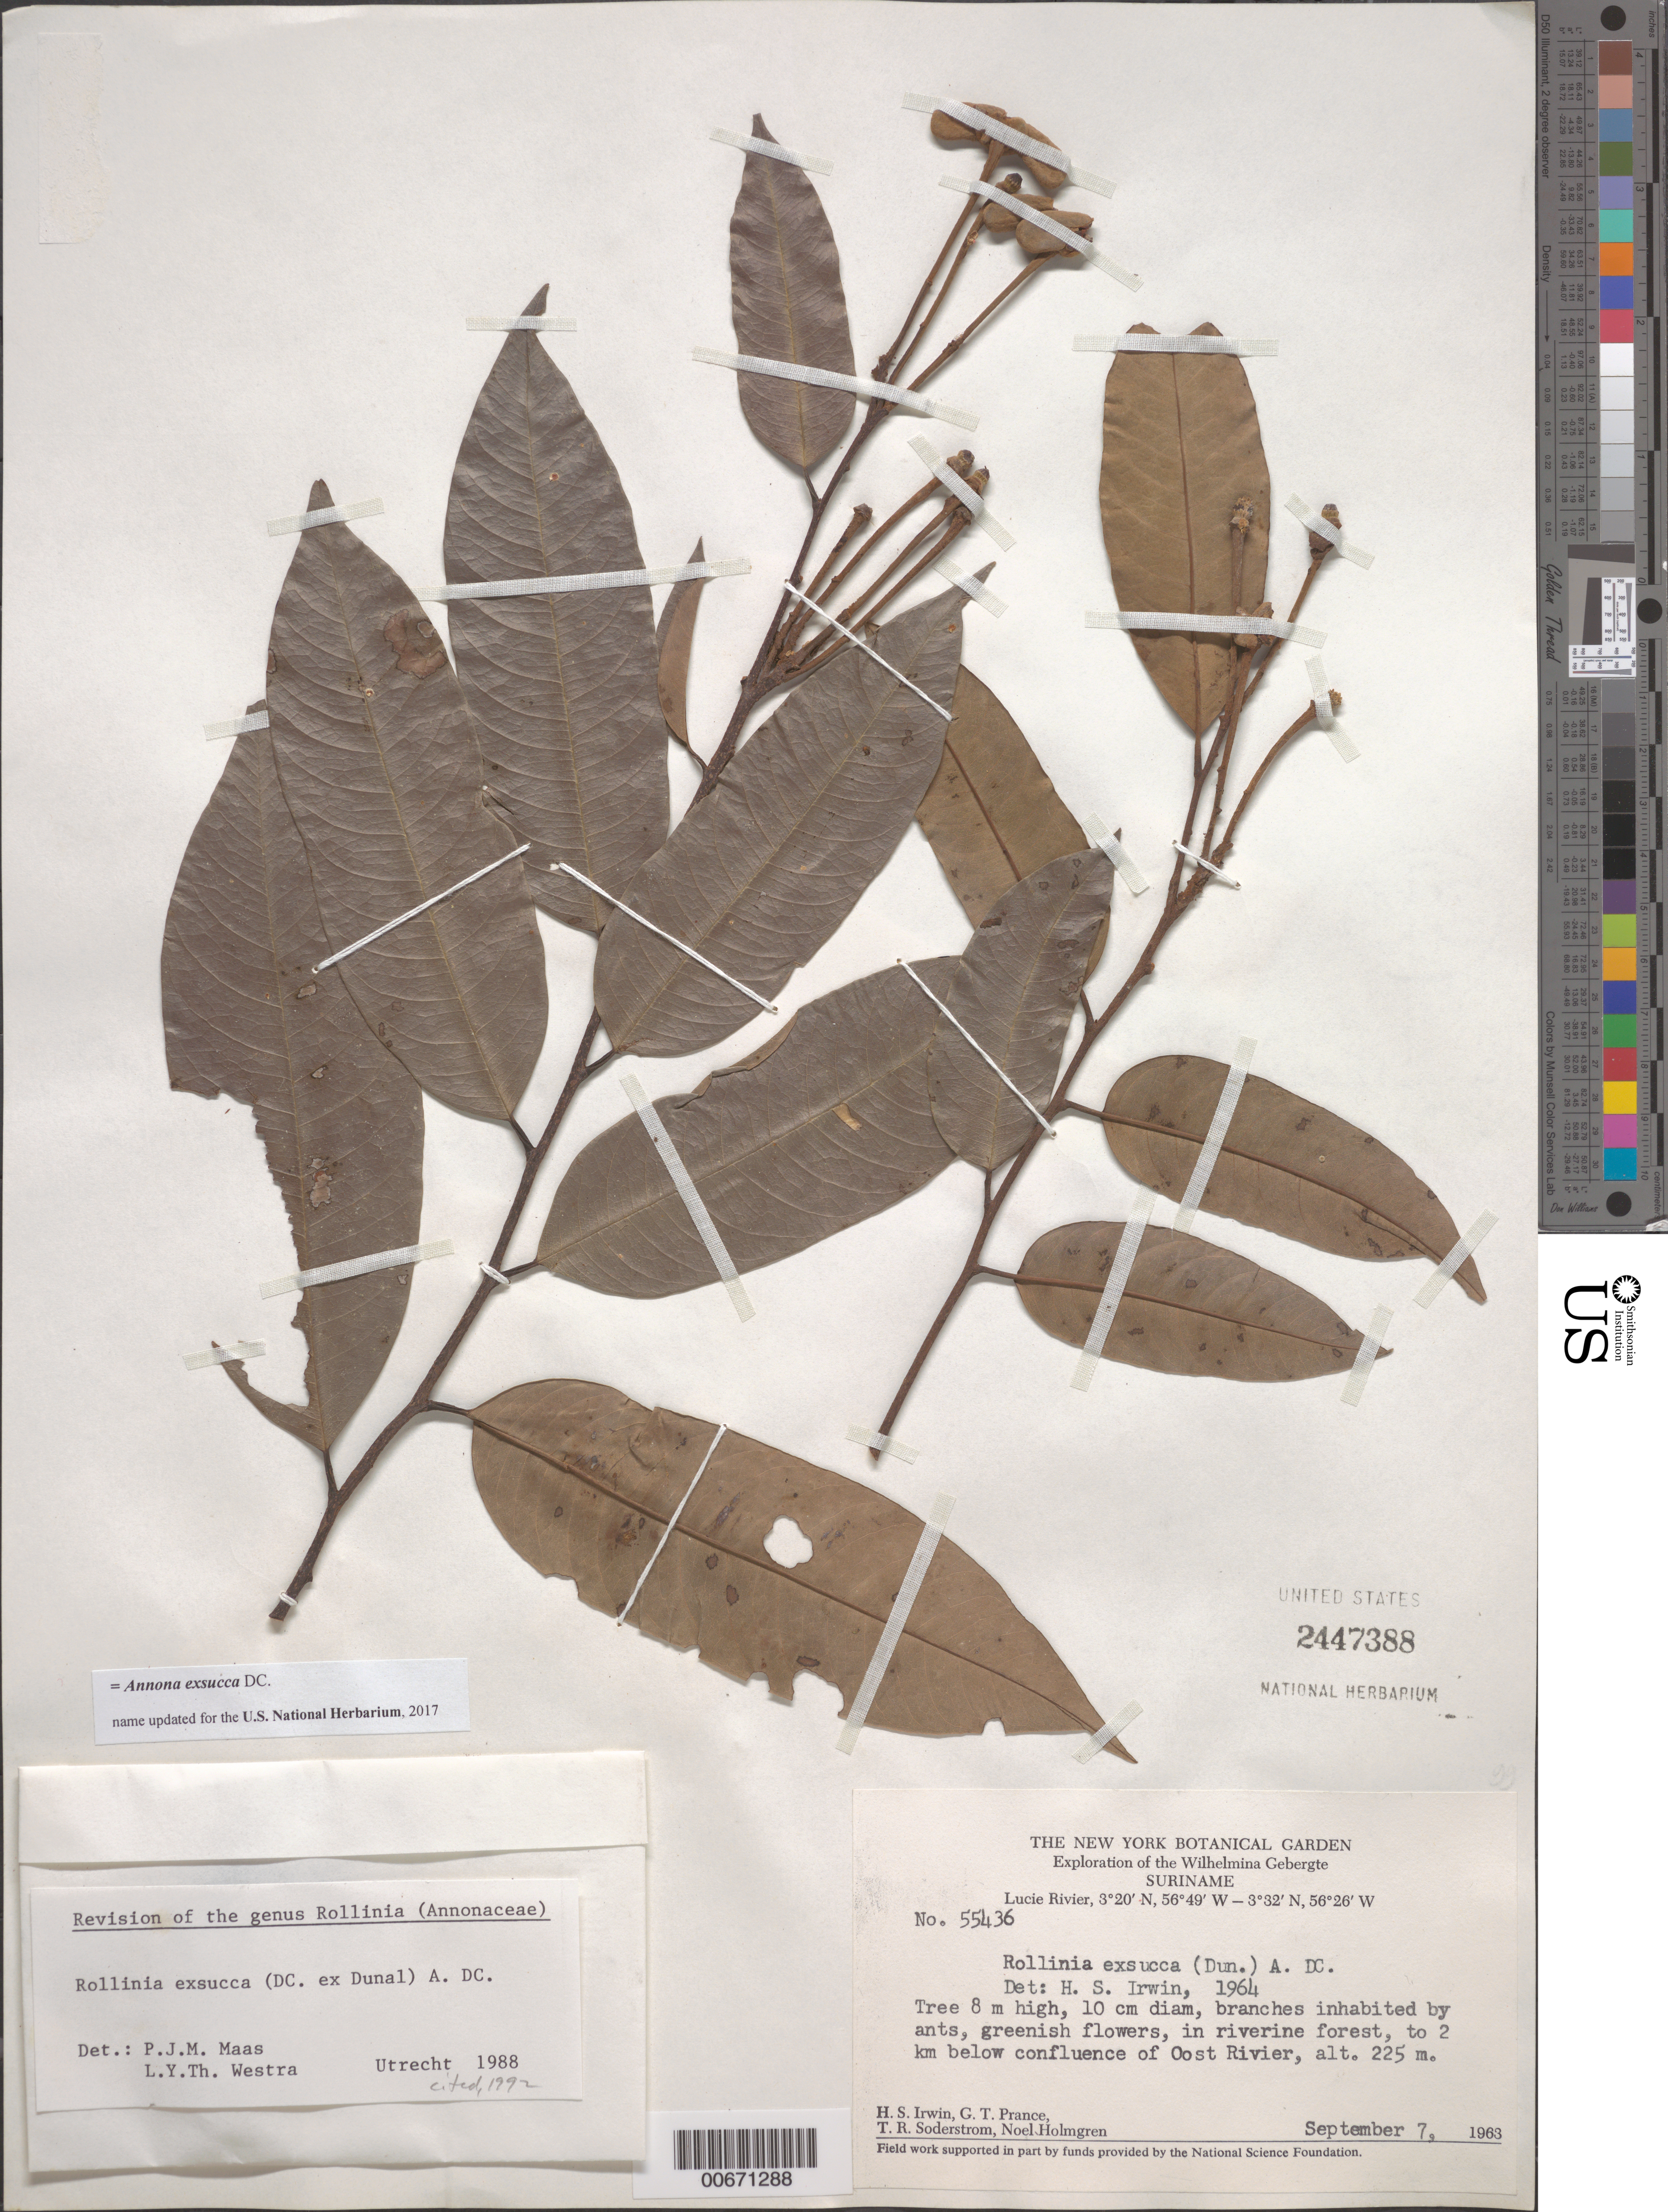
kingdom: Plantae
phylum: Tracheophyta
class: Magnoliopsida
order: Magnoliales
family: Annonaceae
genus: Annona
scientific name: Annona exsucca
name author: DC. ex Dunal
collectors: H. Irwin, G. T. Prance, T. R. Soderstrom & N. H. Holmgren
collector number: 55436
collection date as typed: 7-Sep-63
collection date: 1963-09-07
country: Suriname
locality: Lucie R., 2 km below confl. with Oost R., Wilhelmina Gebergte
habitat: Riverine forest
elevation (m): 225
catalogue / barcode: US 2447388